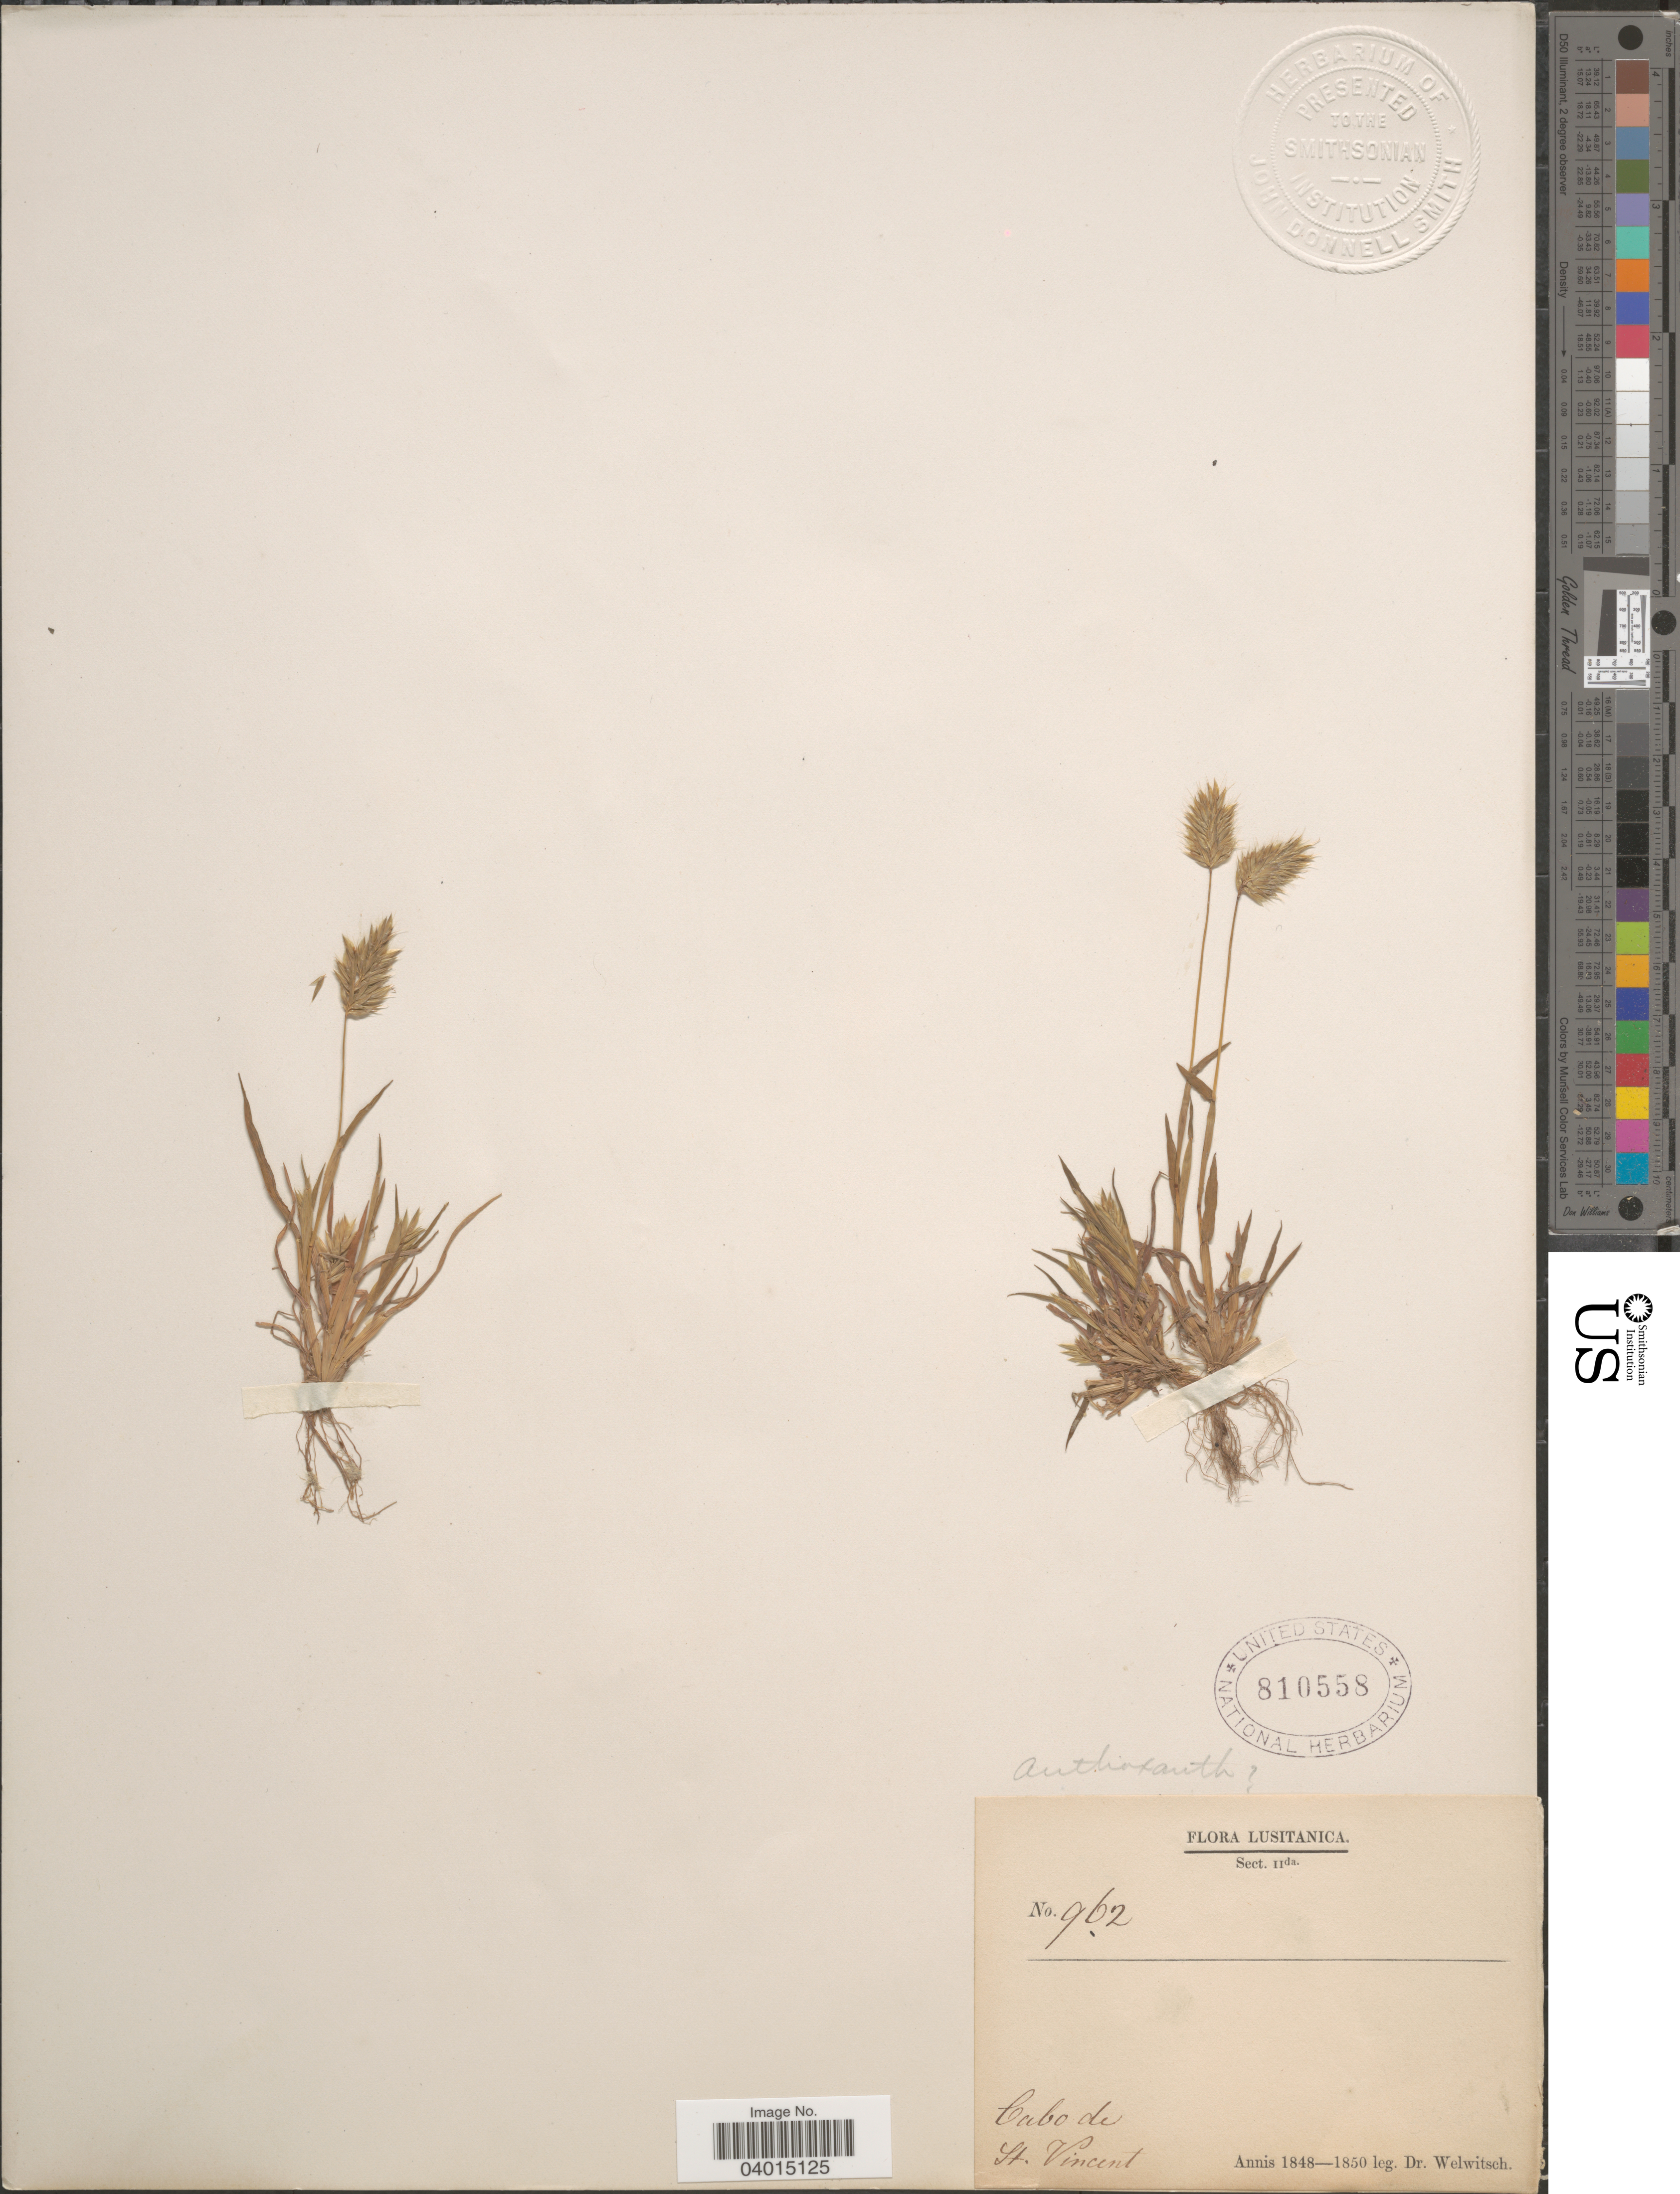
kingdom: Plantae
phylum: Tracheophyta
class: Liliopsida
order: Poales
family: Poaceae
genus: Anthoxanthum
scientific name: Anthoxanthum gracile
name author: Biv.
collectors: -. Welwitsch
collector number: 962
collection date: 1848/1850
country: Portugal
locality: Lusitanica. Cabo de St. Vincent.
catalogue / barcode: US 810558